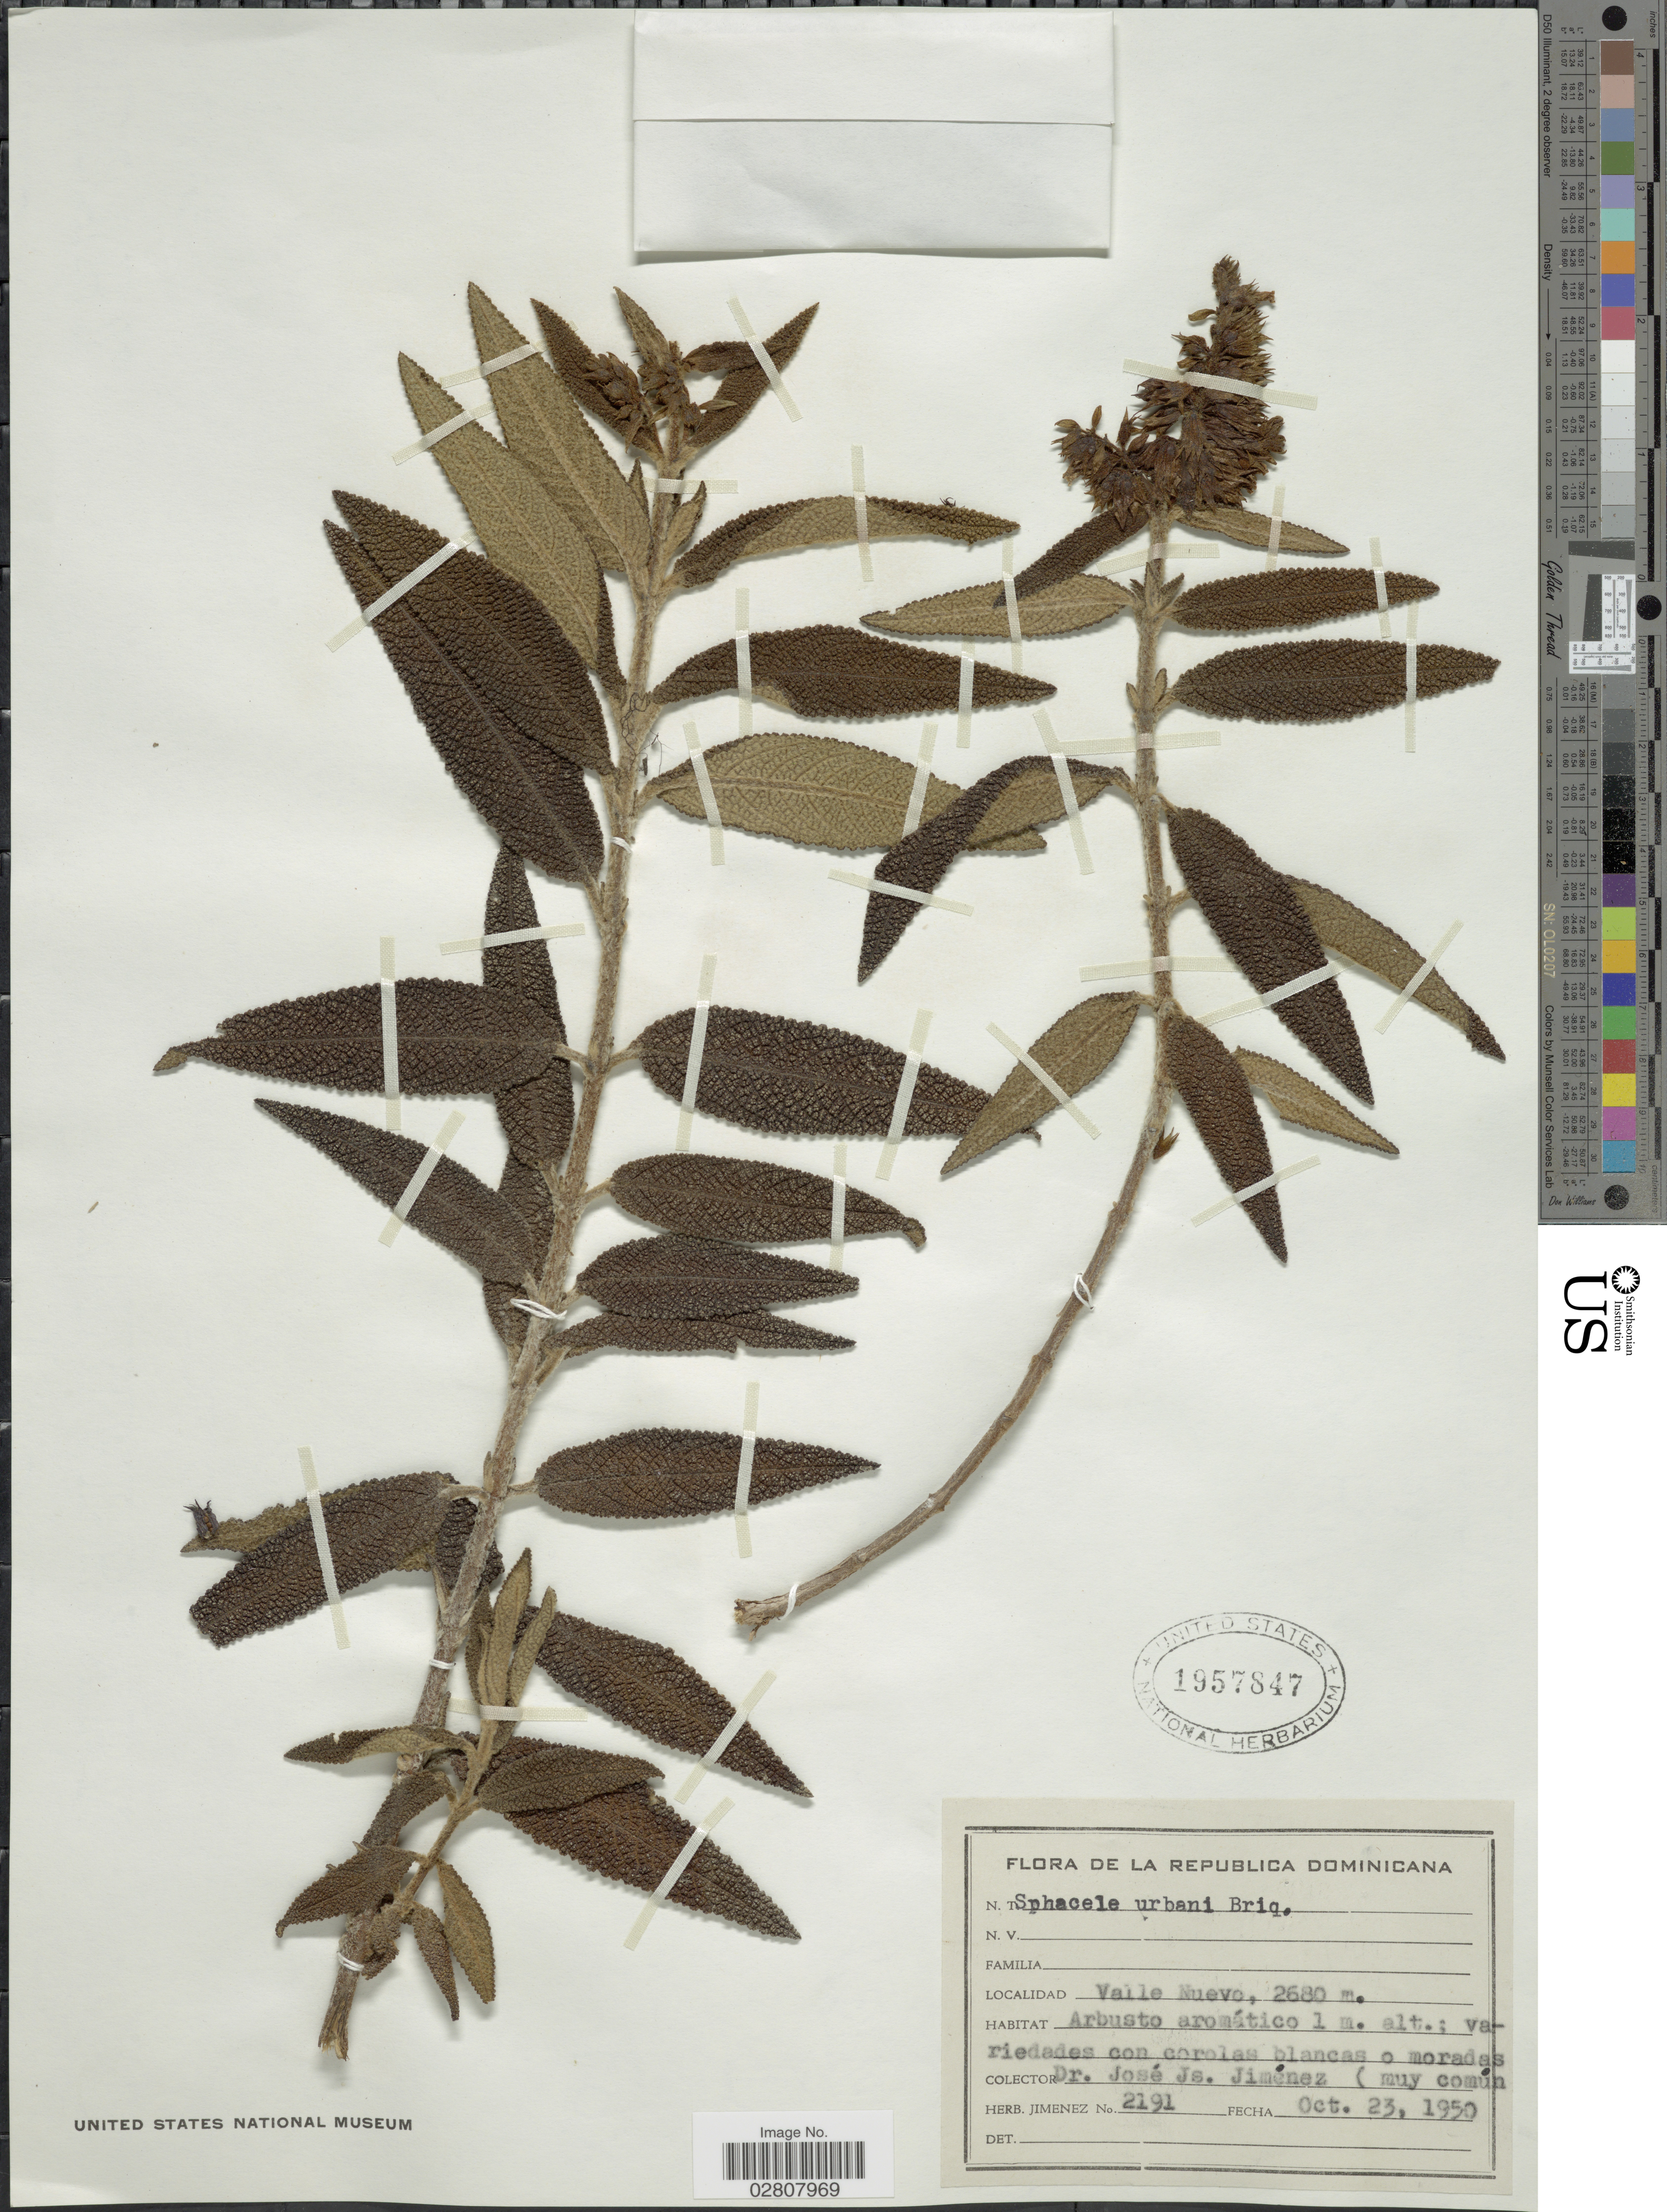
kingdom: Plantae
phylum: Tracheophyta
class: Magnoliopsida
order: Lamiales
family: Lamiaceae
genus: Lepechinia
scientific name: Lepechinia urbanii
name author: (Briq.) Epling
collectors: J. J. Jiménez Almonte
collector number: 2191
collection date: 1950-10-23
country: Dominican Republic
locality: Valle Nuevo.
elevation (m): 2680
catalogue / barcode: US 1957847